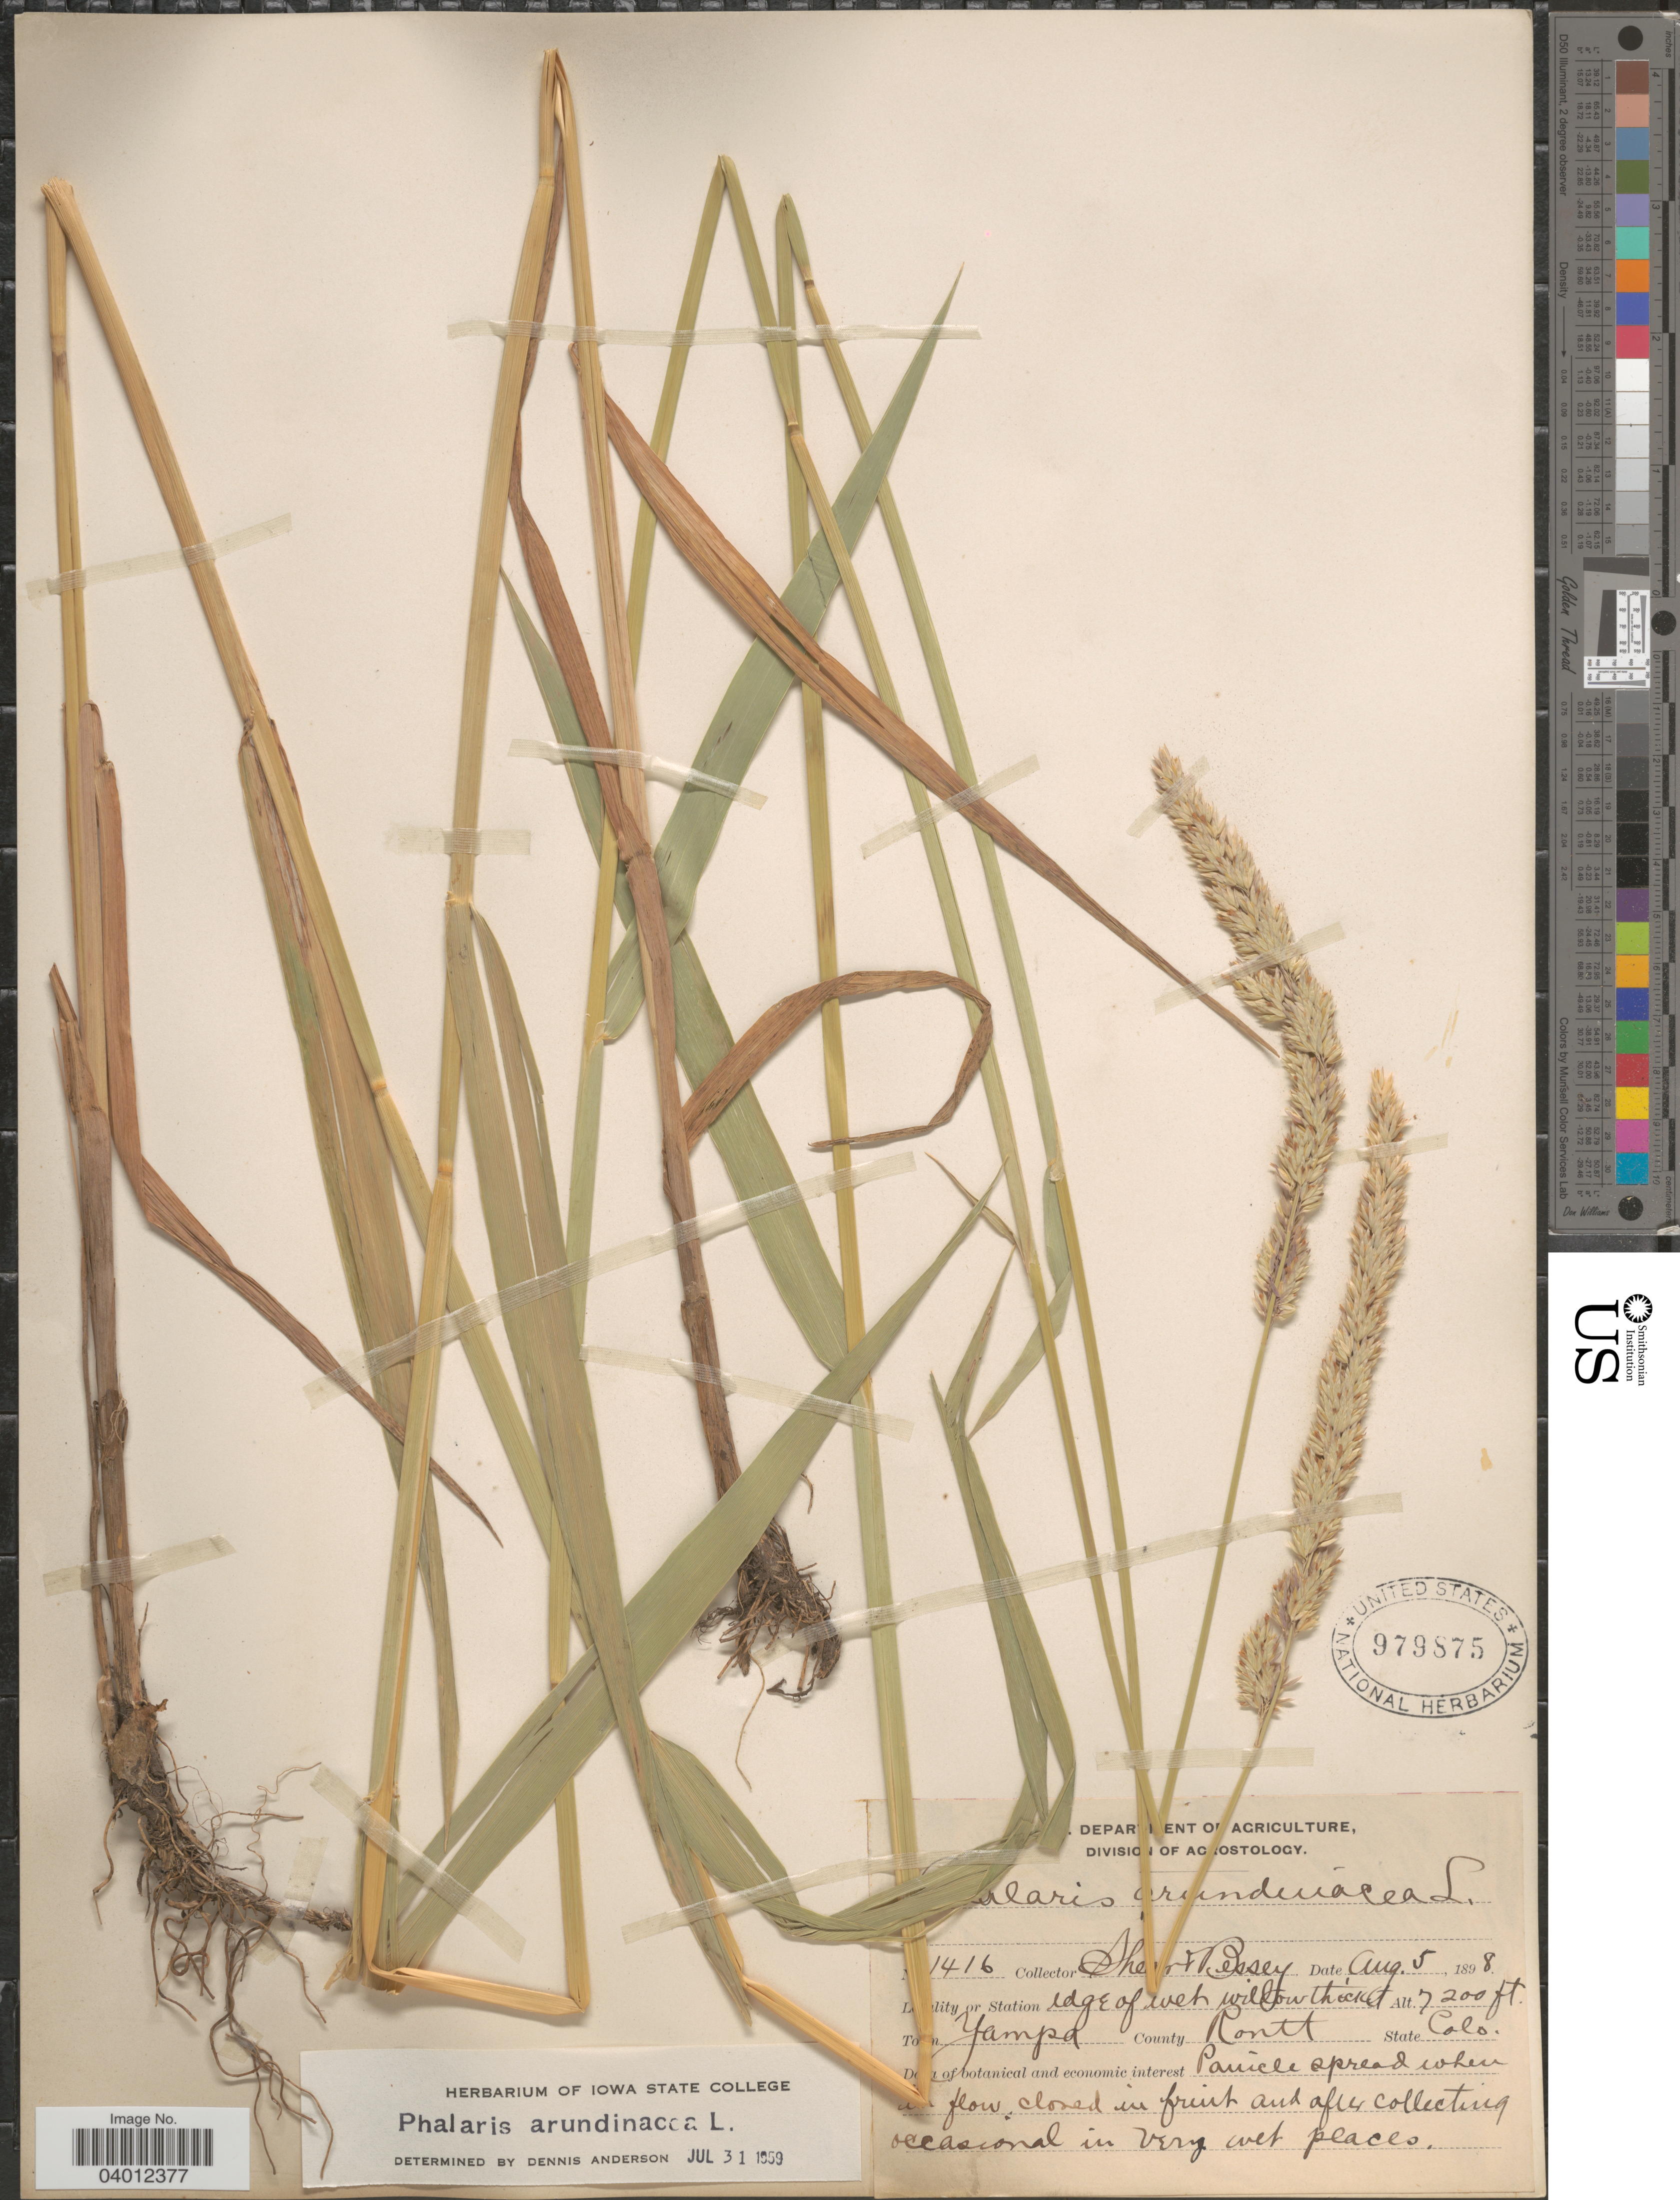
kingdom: Plantae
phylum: Tracheophyta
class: Liliopsida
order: Poales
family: Poaceae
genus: Phalaris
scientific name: Phalaris arundinacea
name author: L.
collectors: -- Shear & -. Bessey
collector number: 1416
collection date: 1898-08-05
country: United States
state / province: Colorado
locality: Station edge of wet willow thicket. Town Yampa. County Routt.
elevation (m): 2195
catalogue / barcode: US 979875